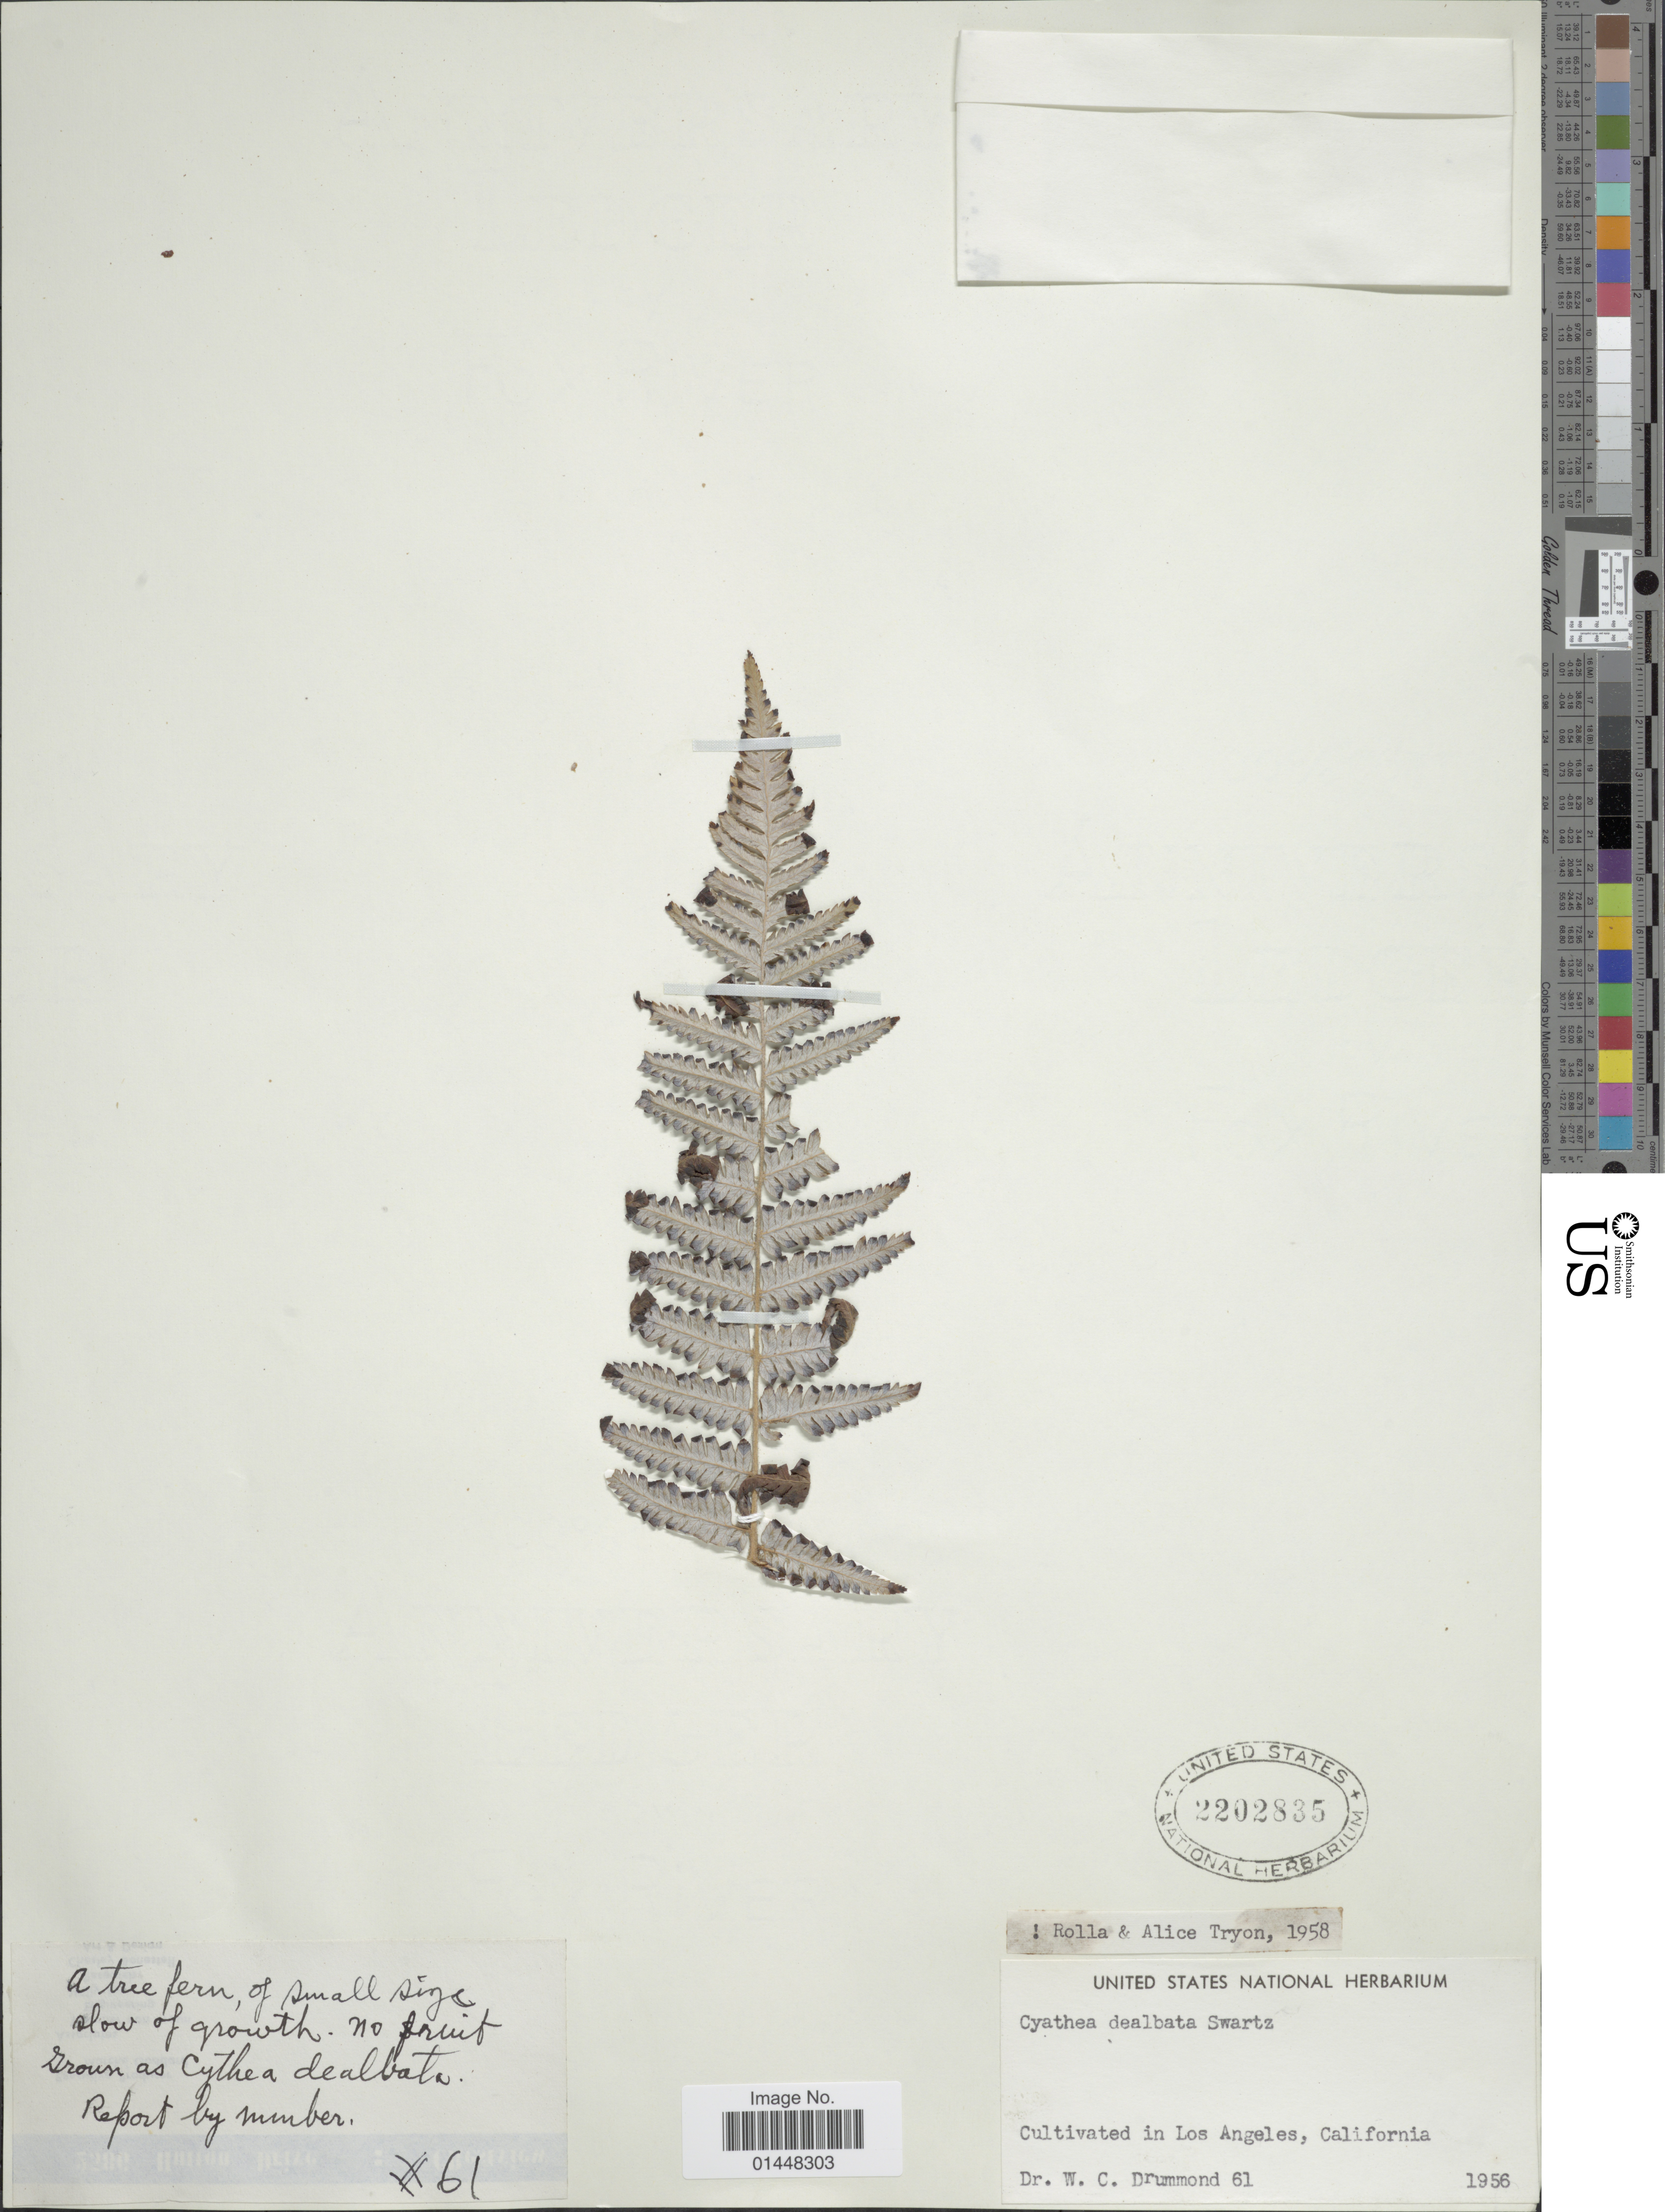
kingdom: Plantae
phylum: Tracheophyta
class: Polypodiopsida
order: Cyatheales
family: Cyatheaceae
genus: Cyathea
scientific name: Cyathea dealbata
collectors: W. Drummond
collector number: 61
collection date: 1956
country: United States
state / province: California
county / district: Los Angeles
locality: Cultivated in Los Angeles, California.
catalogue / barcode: US 2202835